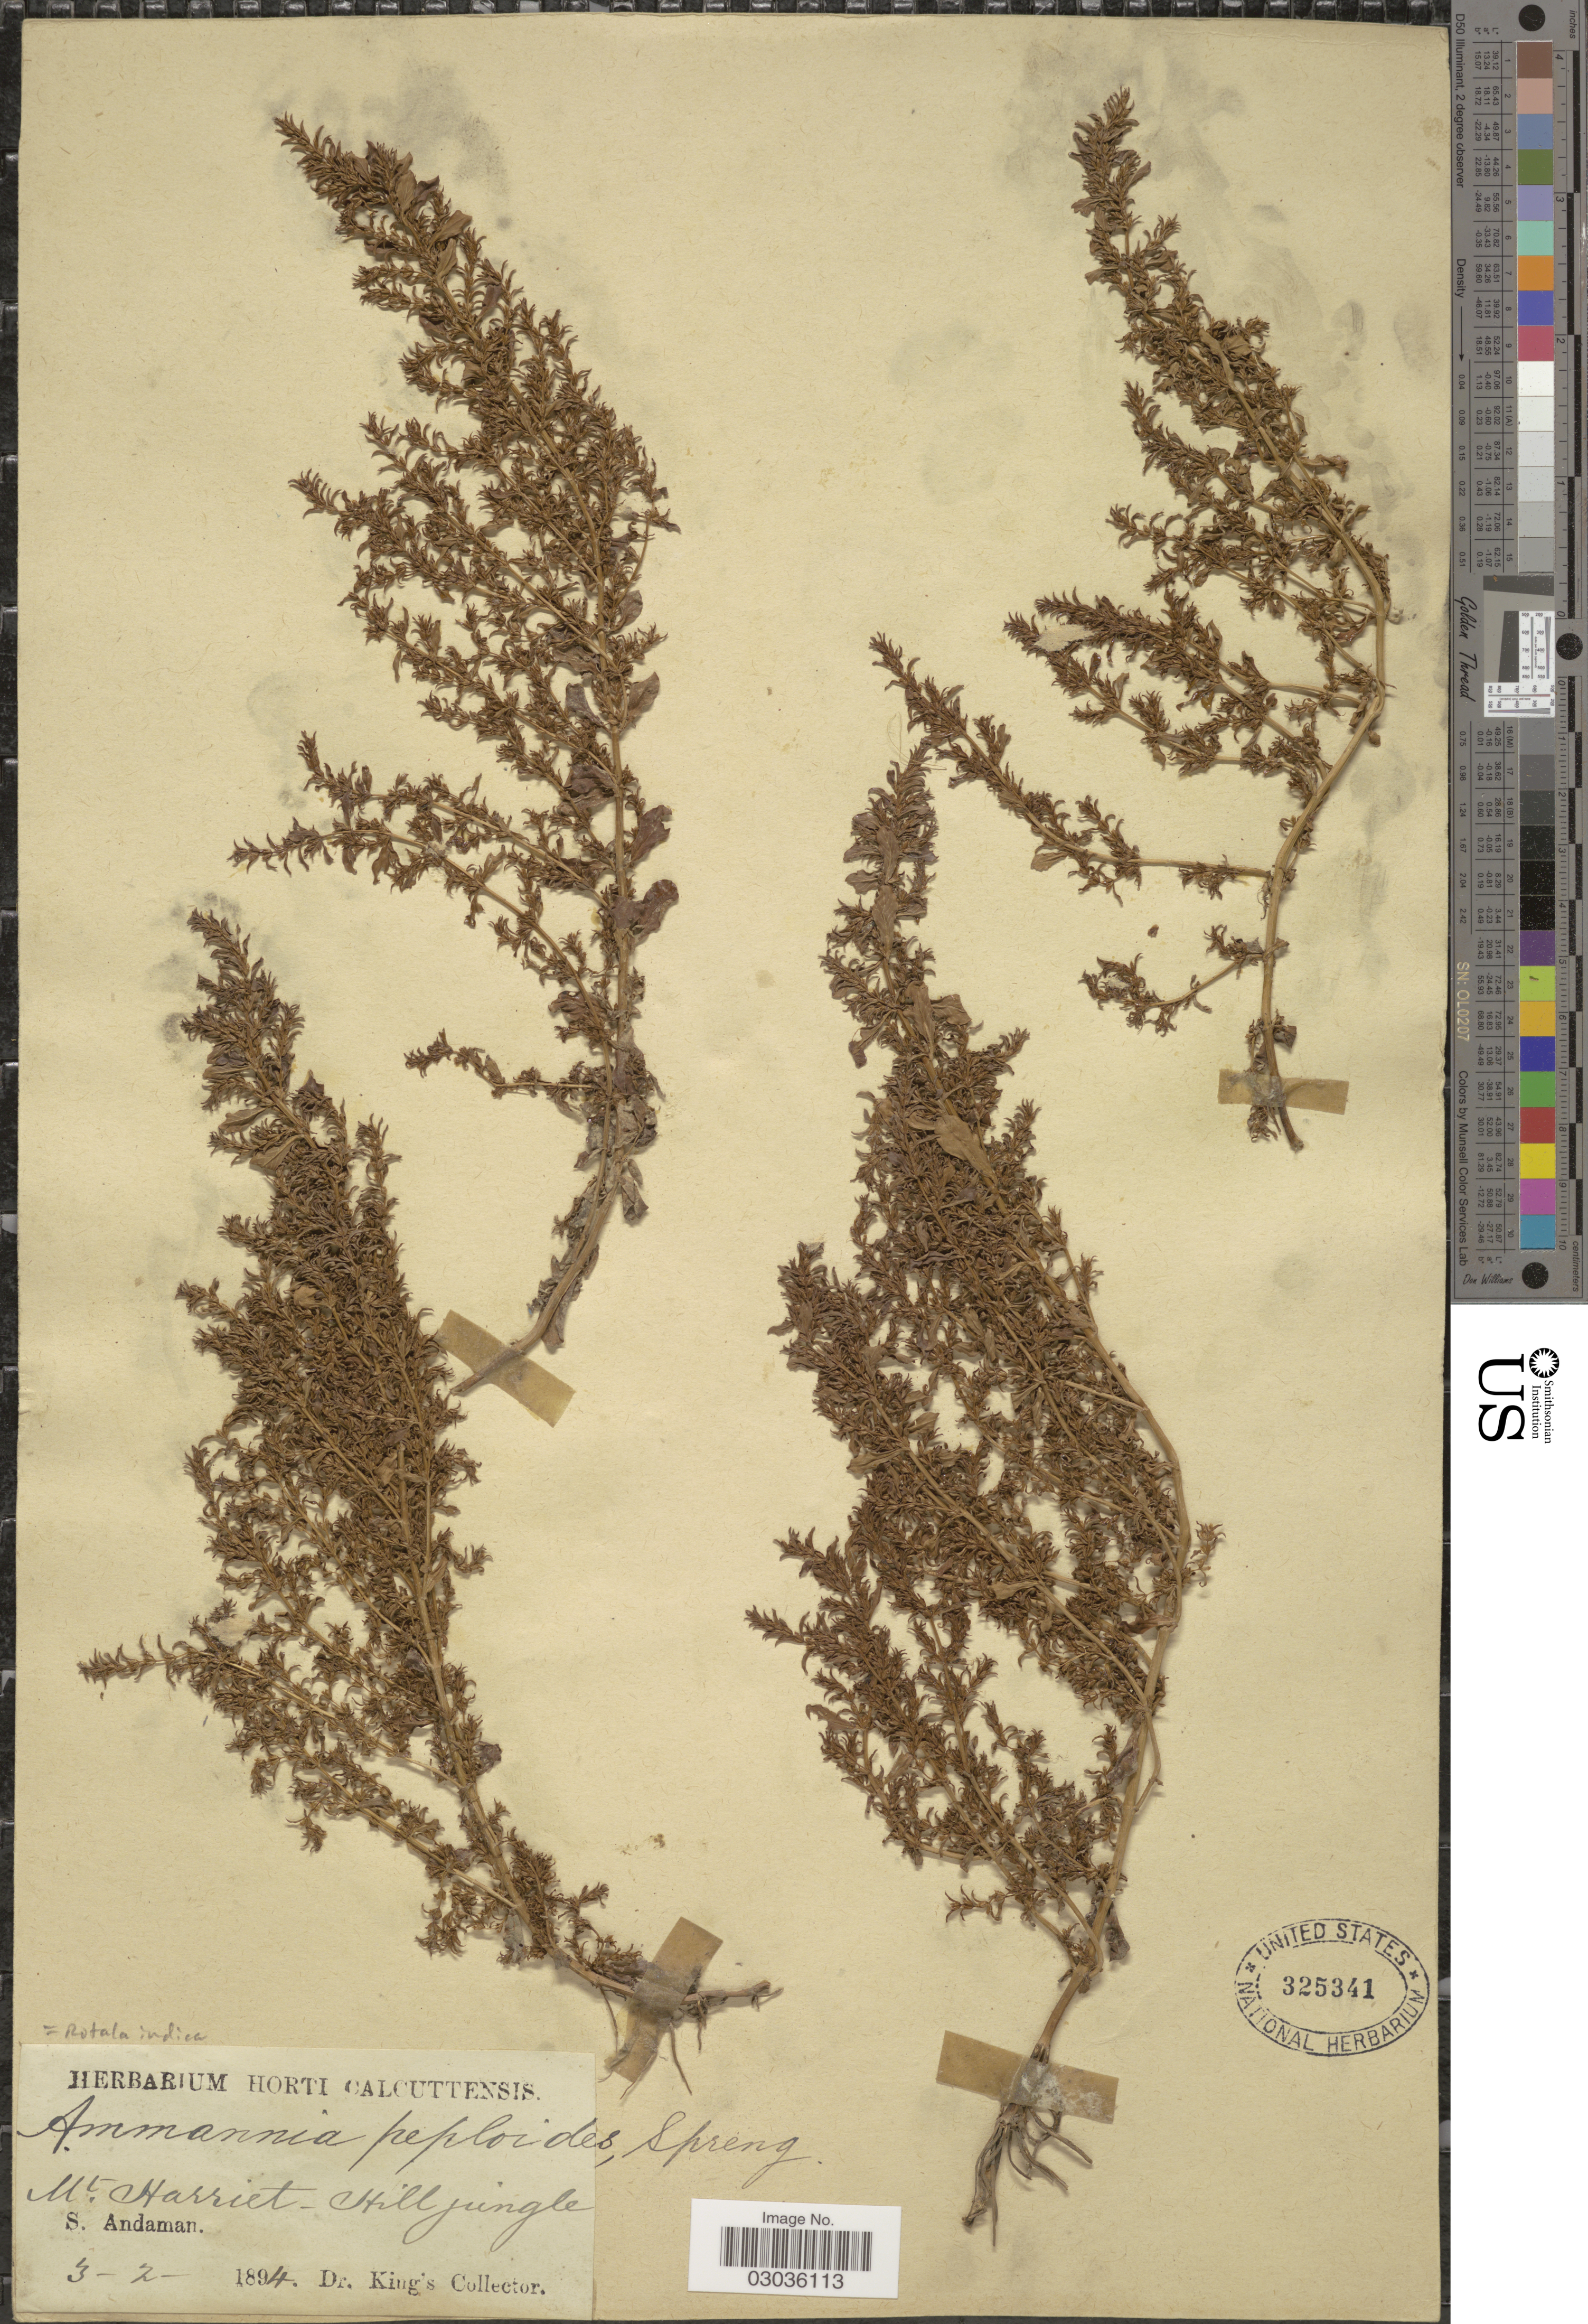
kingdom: Plantae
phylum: Tracheophyta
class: Magnoliopsida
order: Myrtales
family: Lythraceae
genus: Rotala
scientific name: Rotala indica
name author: (L.) Koehne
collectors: Dr. King's collector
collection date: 1894-02-03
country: India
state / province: Andaman and Nicobar Islands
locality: Mt. Harriet-Hill jungle, S. Andaman.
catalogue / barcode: US 325341